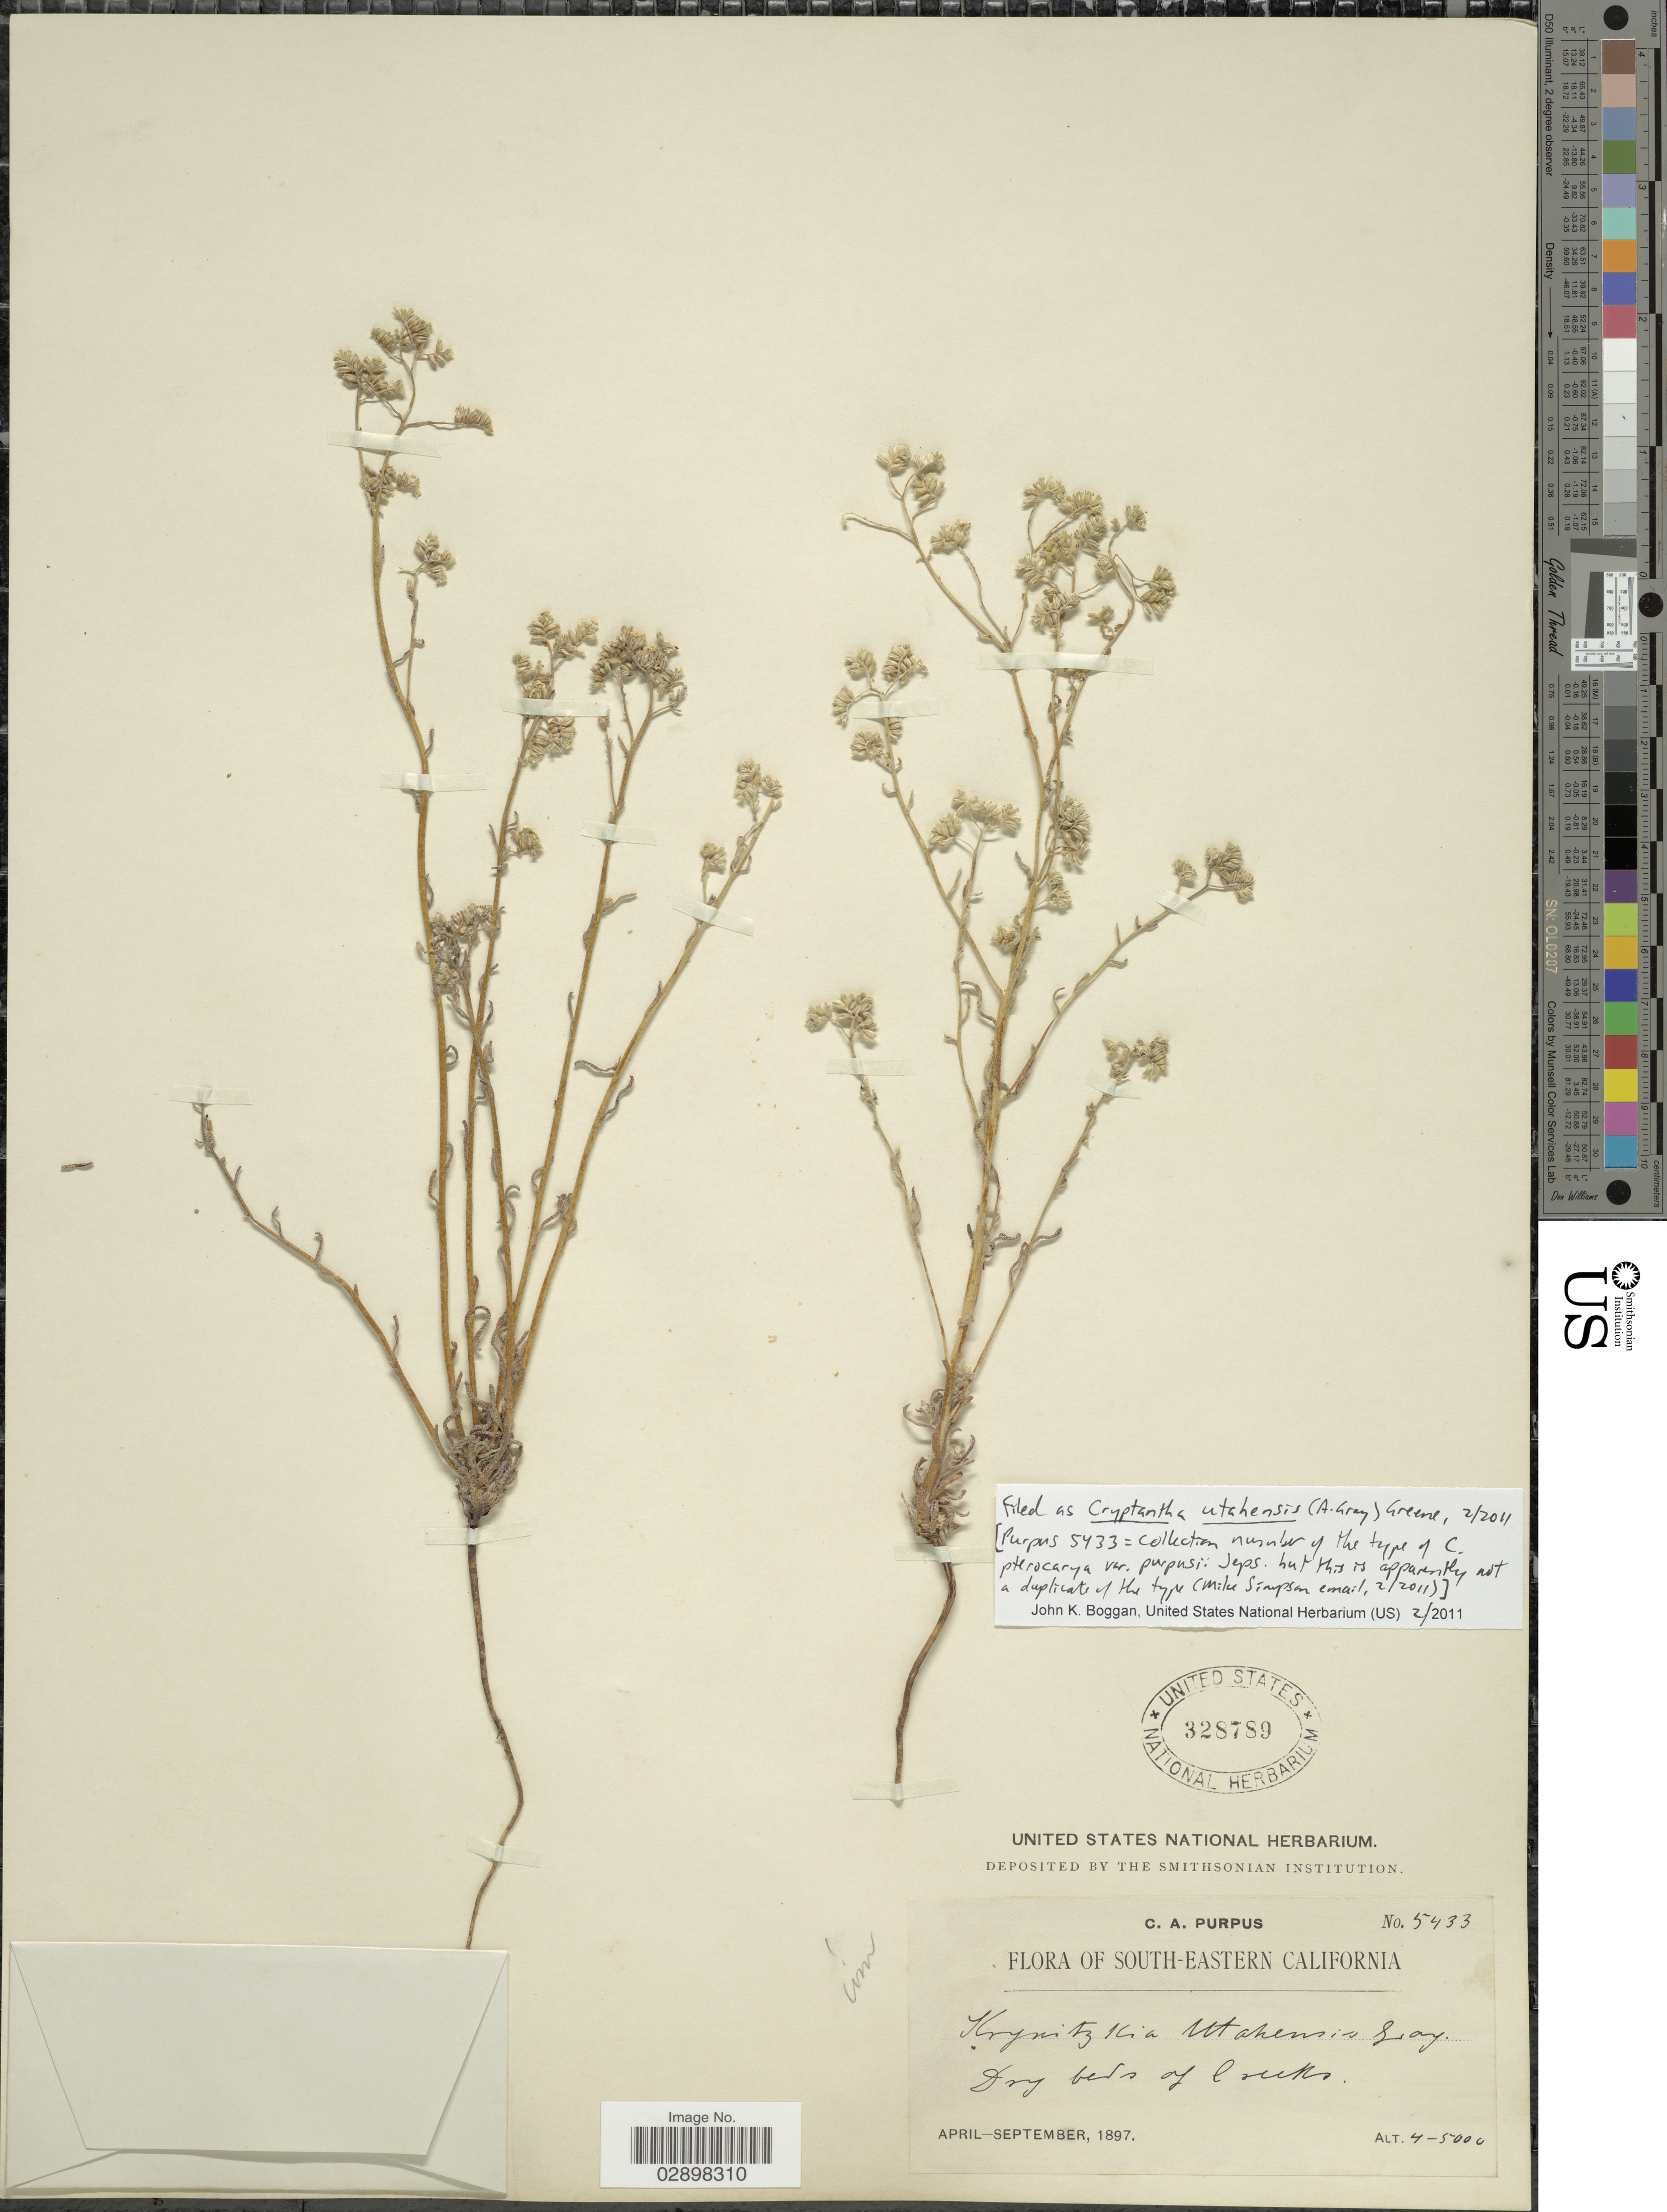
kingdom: Plantae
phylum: Tracheophyta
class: Magnoliopsida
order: Boraginales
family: Boraginaceae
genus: Cryptantha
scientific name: Cryptantha utahensis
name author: (A. Gray) Greene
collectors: C. A. Purpus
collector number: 5433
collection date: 1897-04/1897-09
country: United States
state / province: California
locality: South-Eastern California.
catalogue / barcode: US 328789